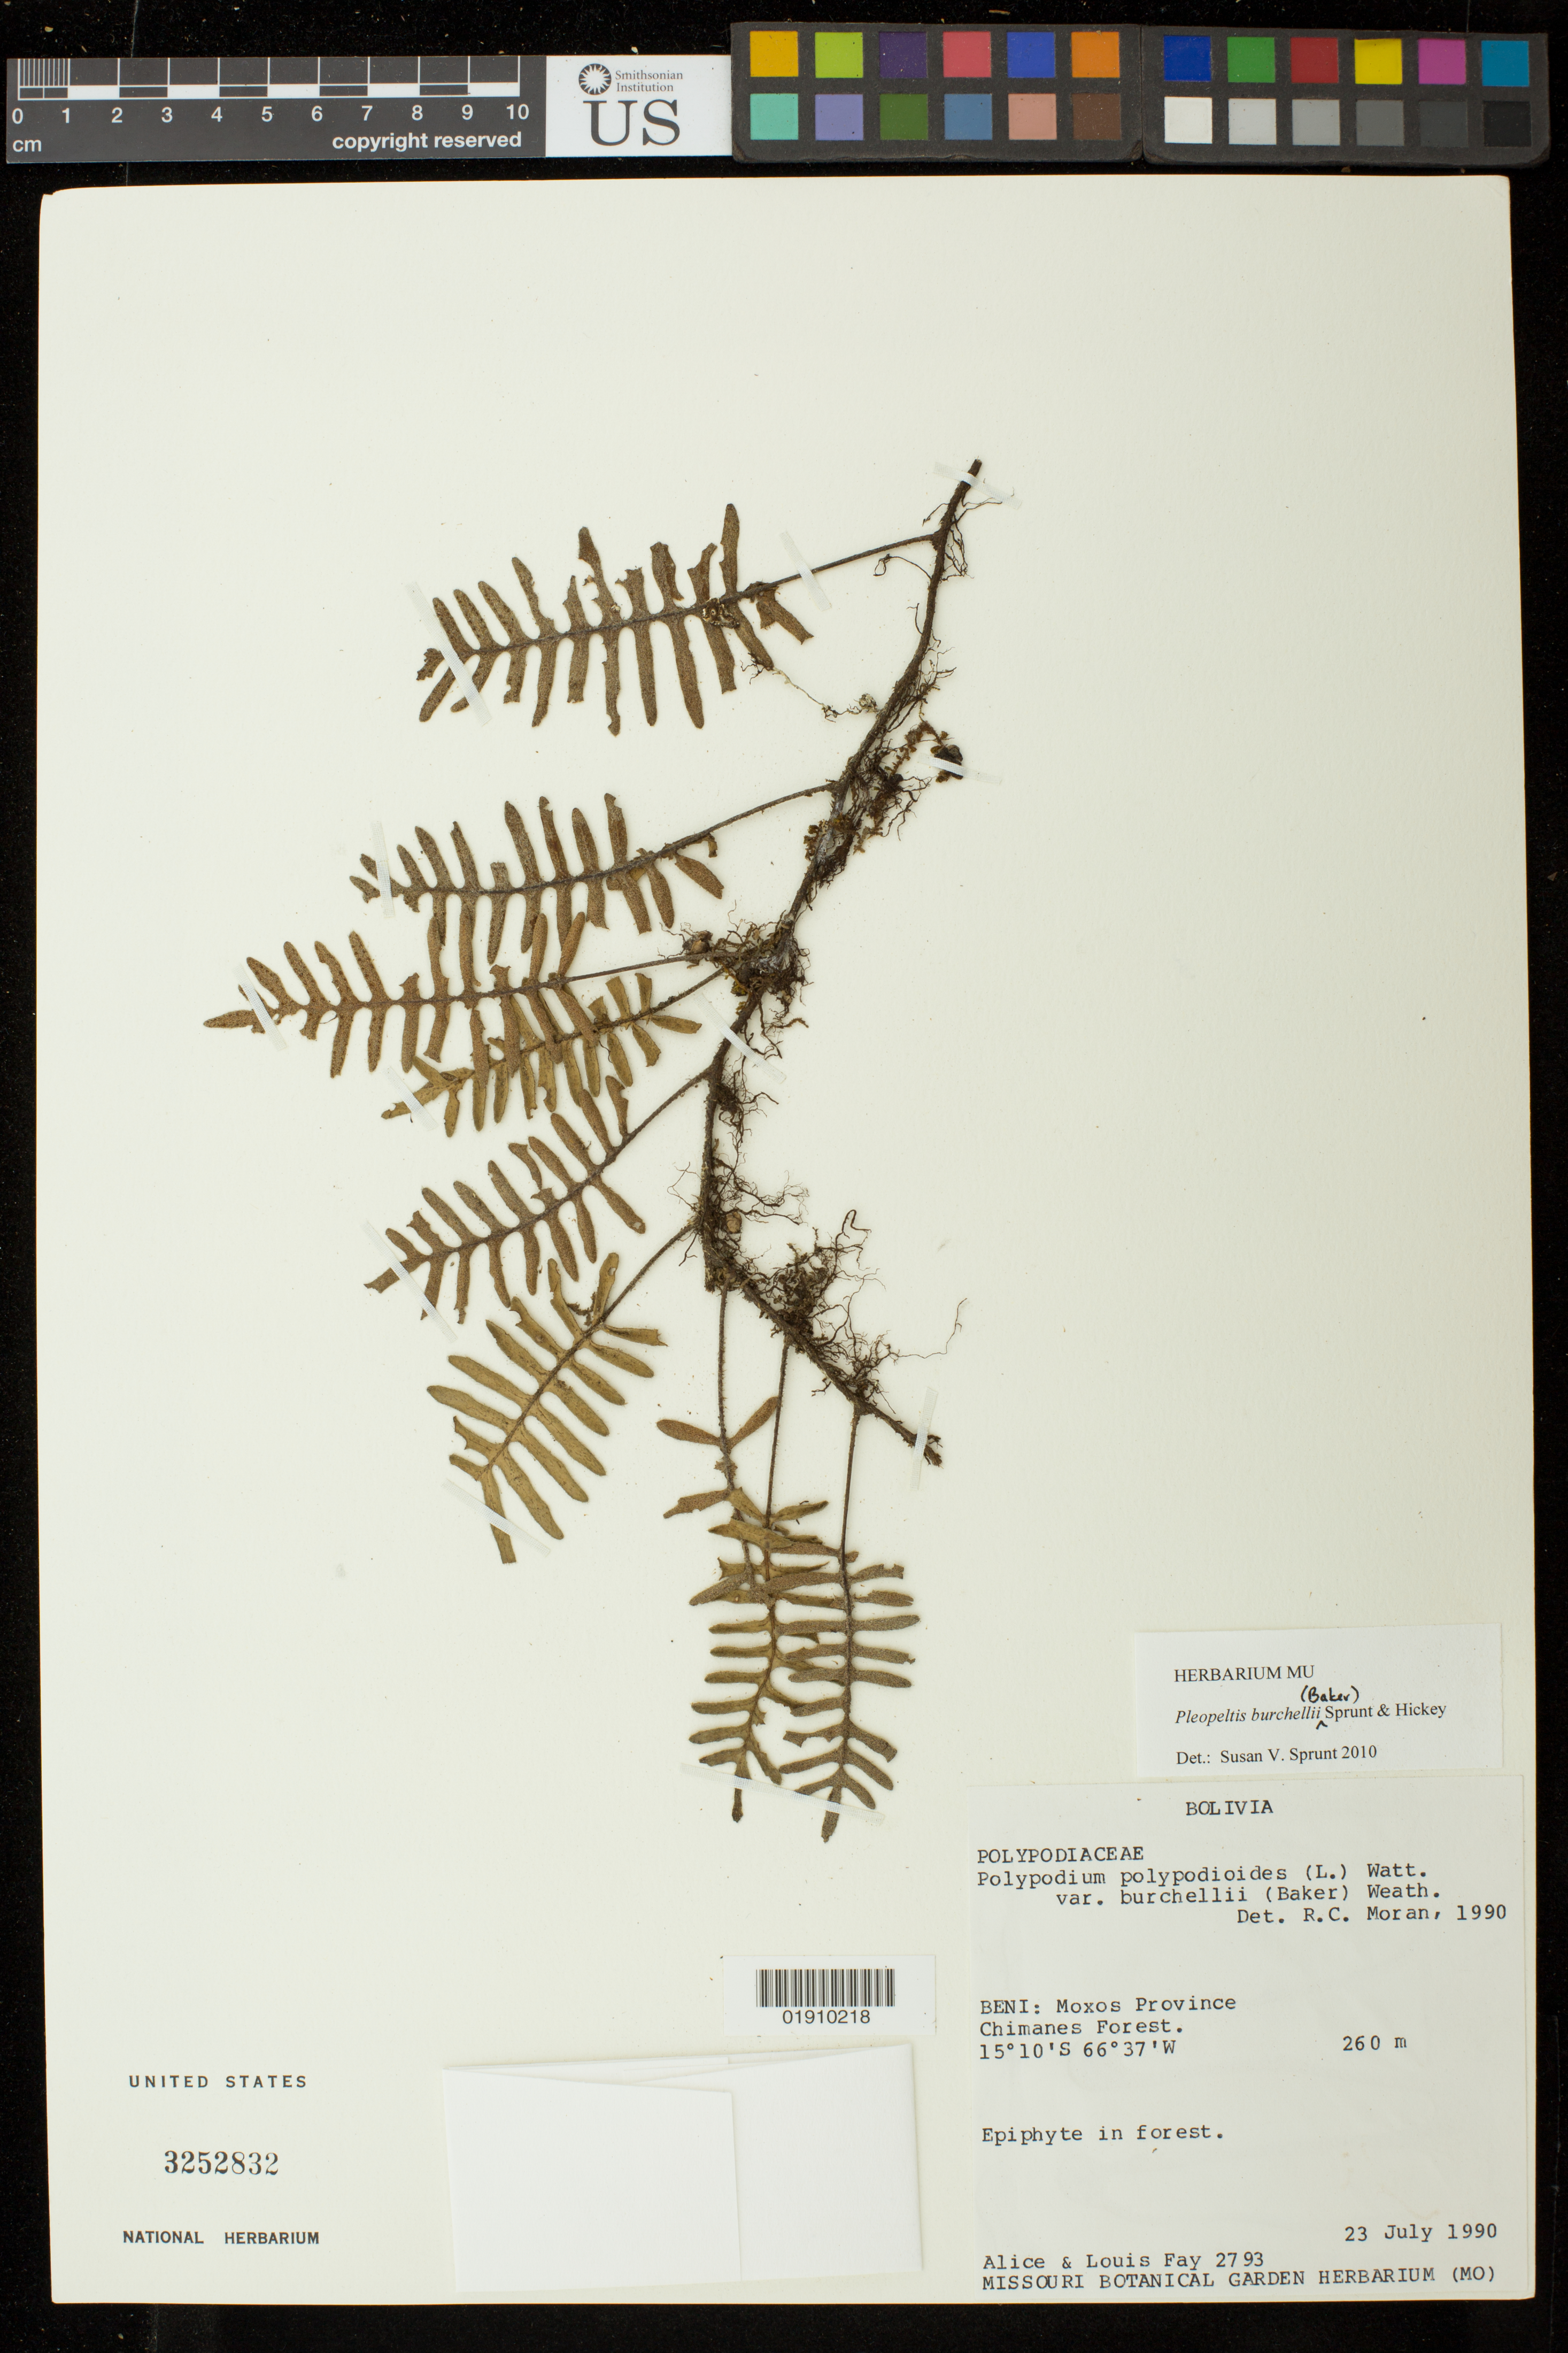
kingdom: Plantae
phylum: Tracheophyta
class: Polypodiopsida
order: Polypodiales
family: Polypodiaceae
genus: Pleopeltis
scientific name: Pleopeltis burchellii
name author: (Baker) Sprunt & Hickey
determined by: Sprunt, S. V.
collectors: A. Fay & L. Fay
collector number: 2793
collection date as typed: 23 July 1990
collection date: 1990-07-23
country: Bolivia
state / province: Beni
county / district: Moxos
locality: Chimanes Forest.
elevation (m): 260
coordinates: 15 10 S, 66 37 W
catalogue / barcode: US 3252832